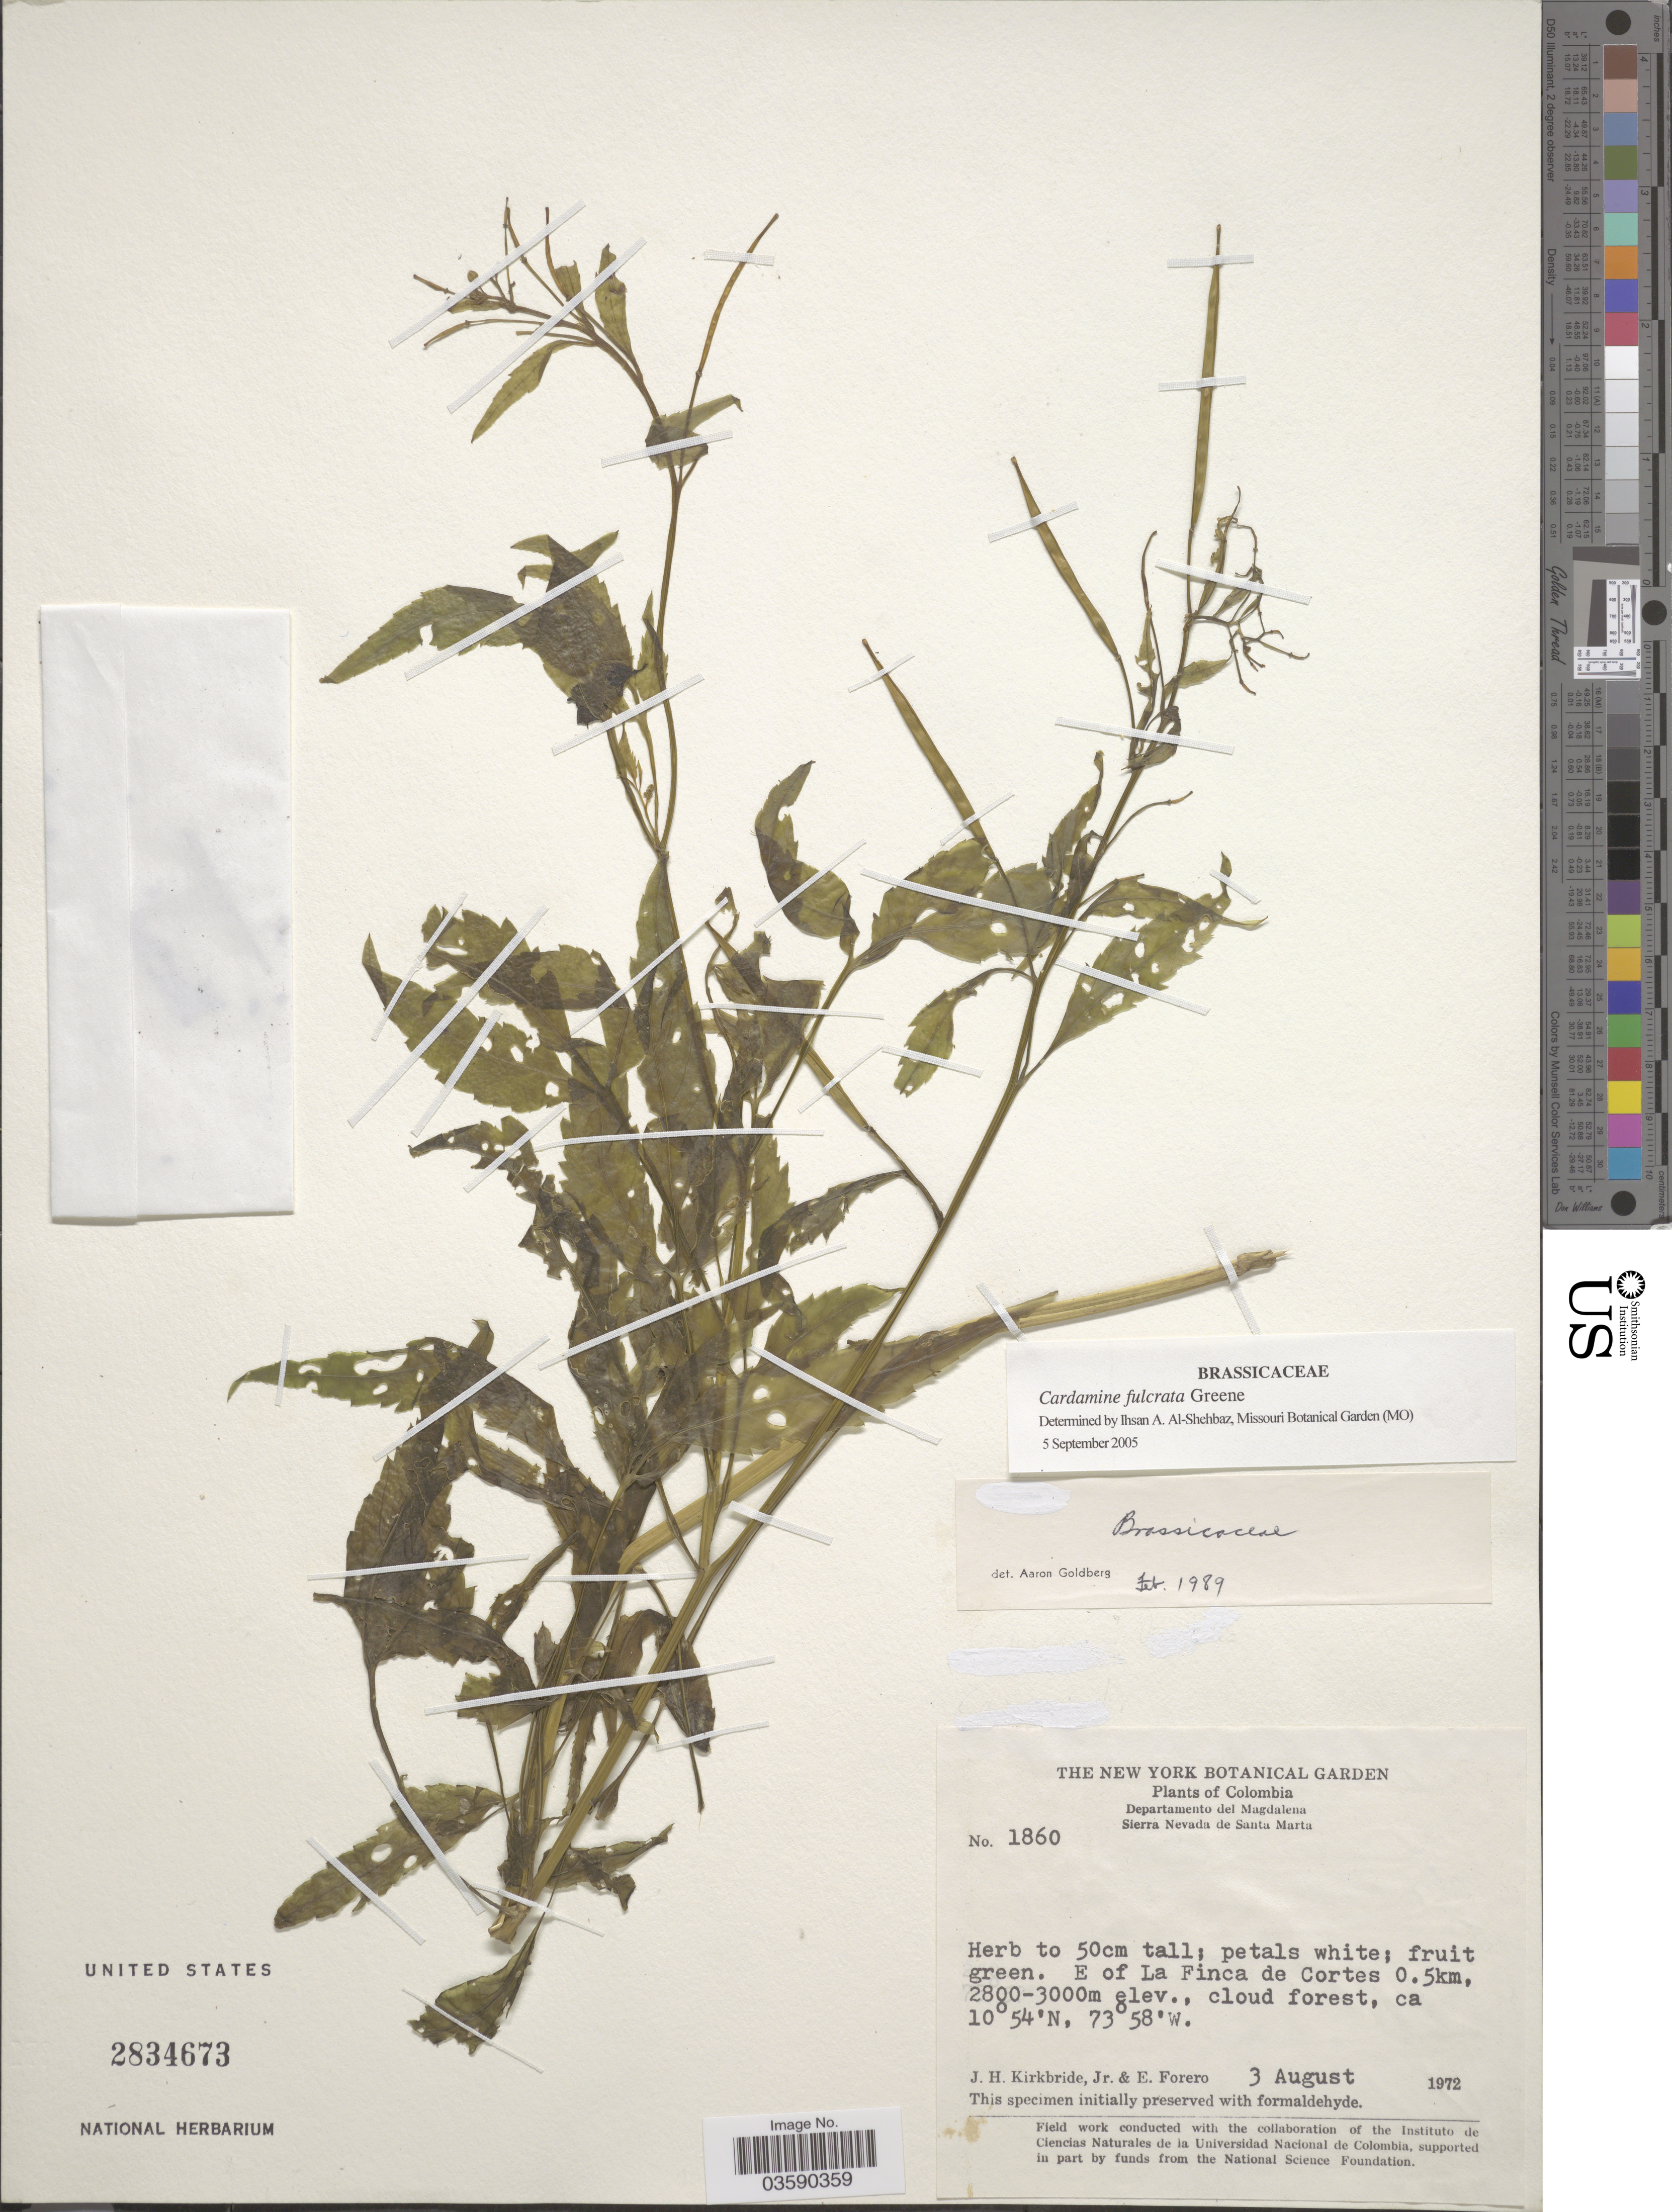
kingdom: Plantae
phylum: Tracheophyta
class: Magnoliopsida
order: Brassicales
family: Brassicaceae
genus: Cardamine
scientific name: Cardamine fulcrata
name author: Greene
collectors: J. H. Kirkbride & E. Forero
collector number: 1860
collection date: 1972-08-03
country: Colombia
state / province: Magdalena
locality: Departemento del Magdalena; Sierra Nevada de Santa Marta. E of La Finca de Cortes 0.5km.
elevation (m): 2800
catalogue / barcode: US 2834673